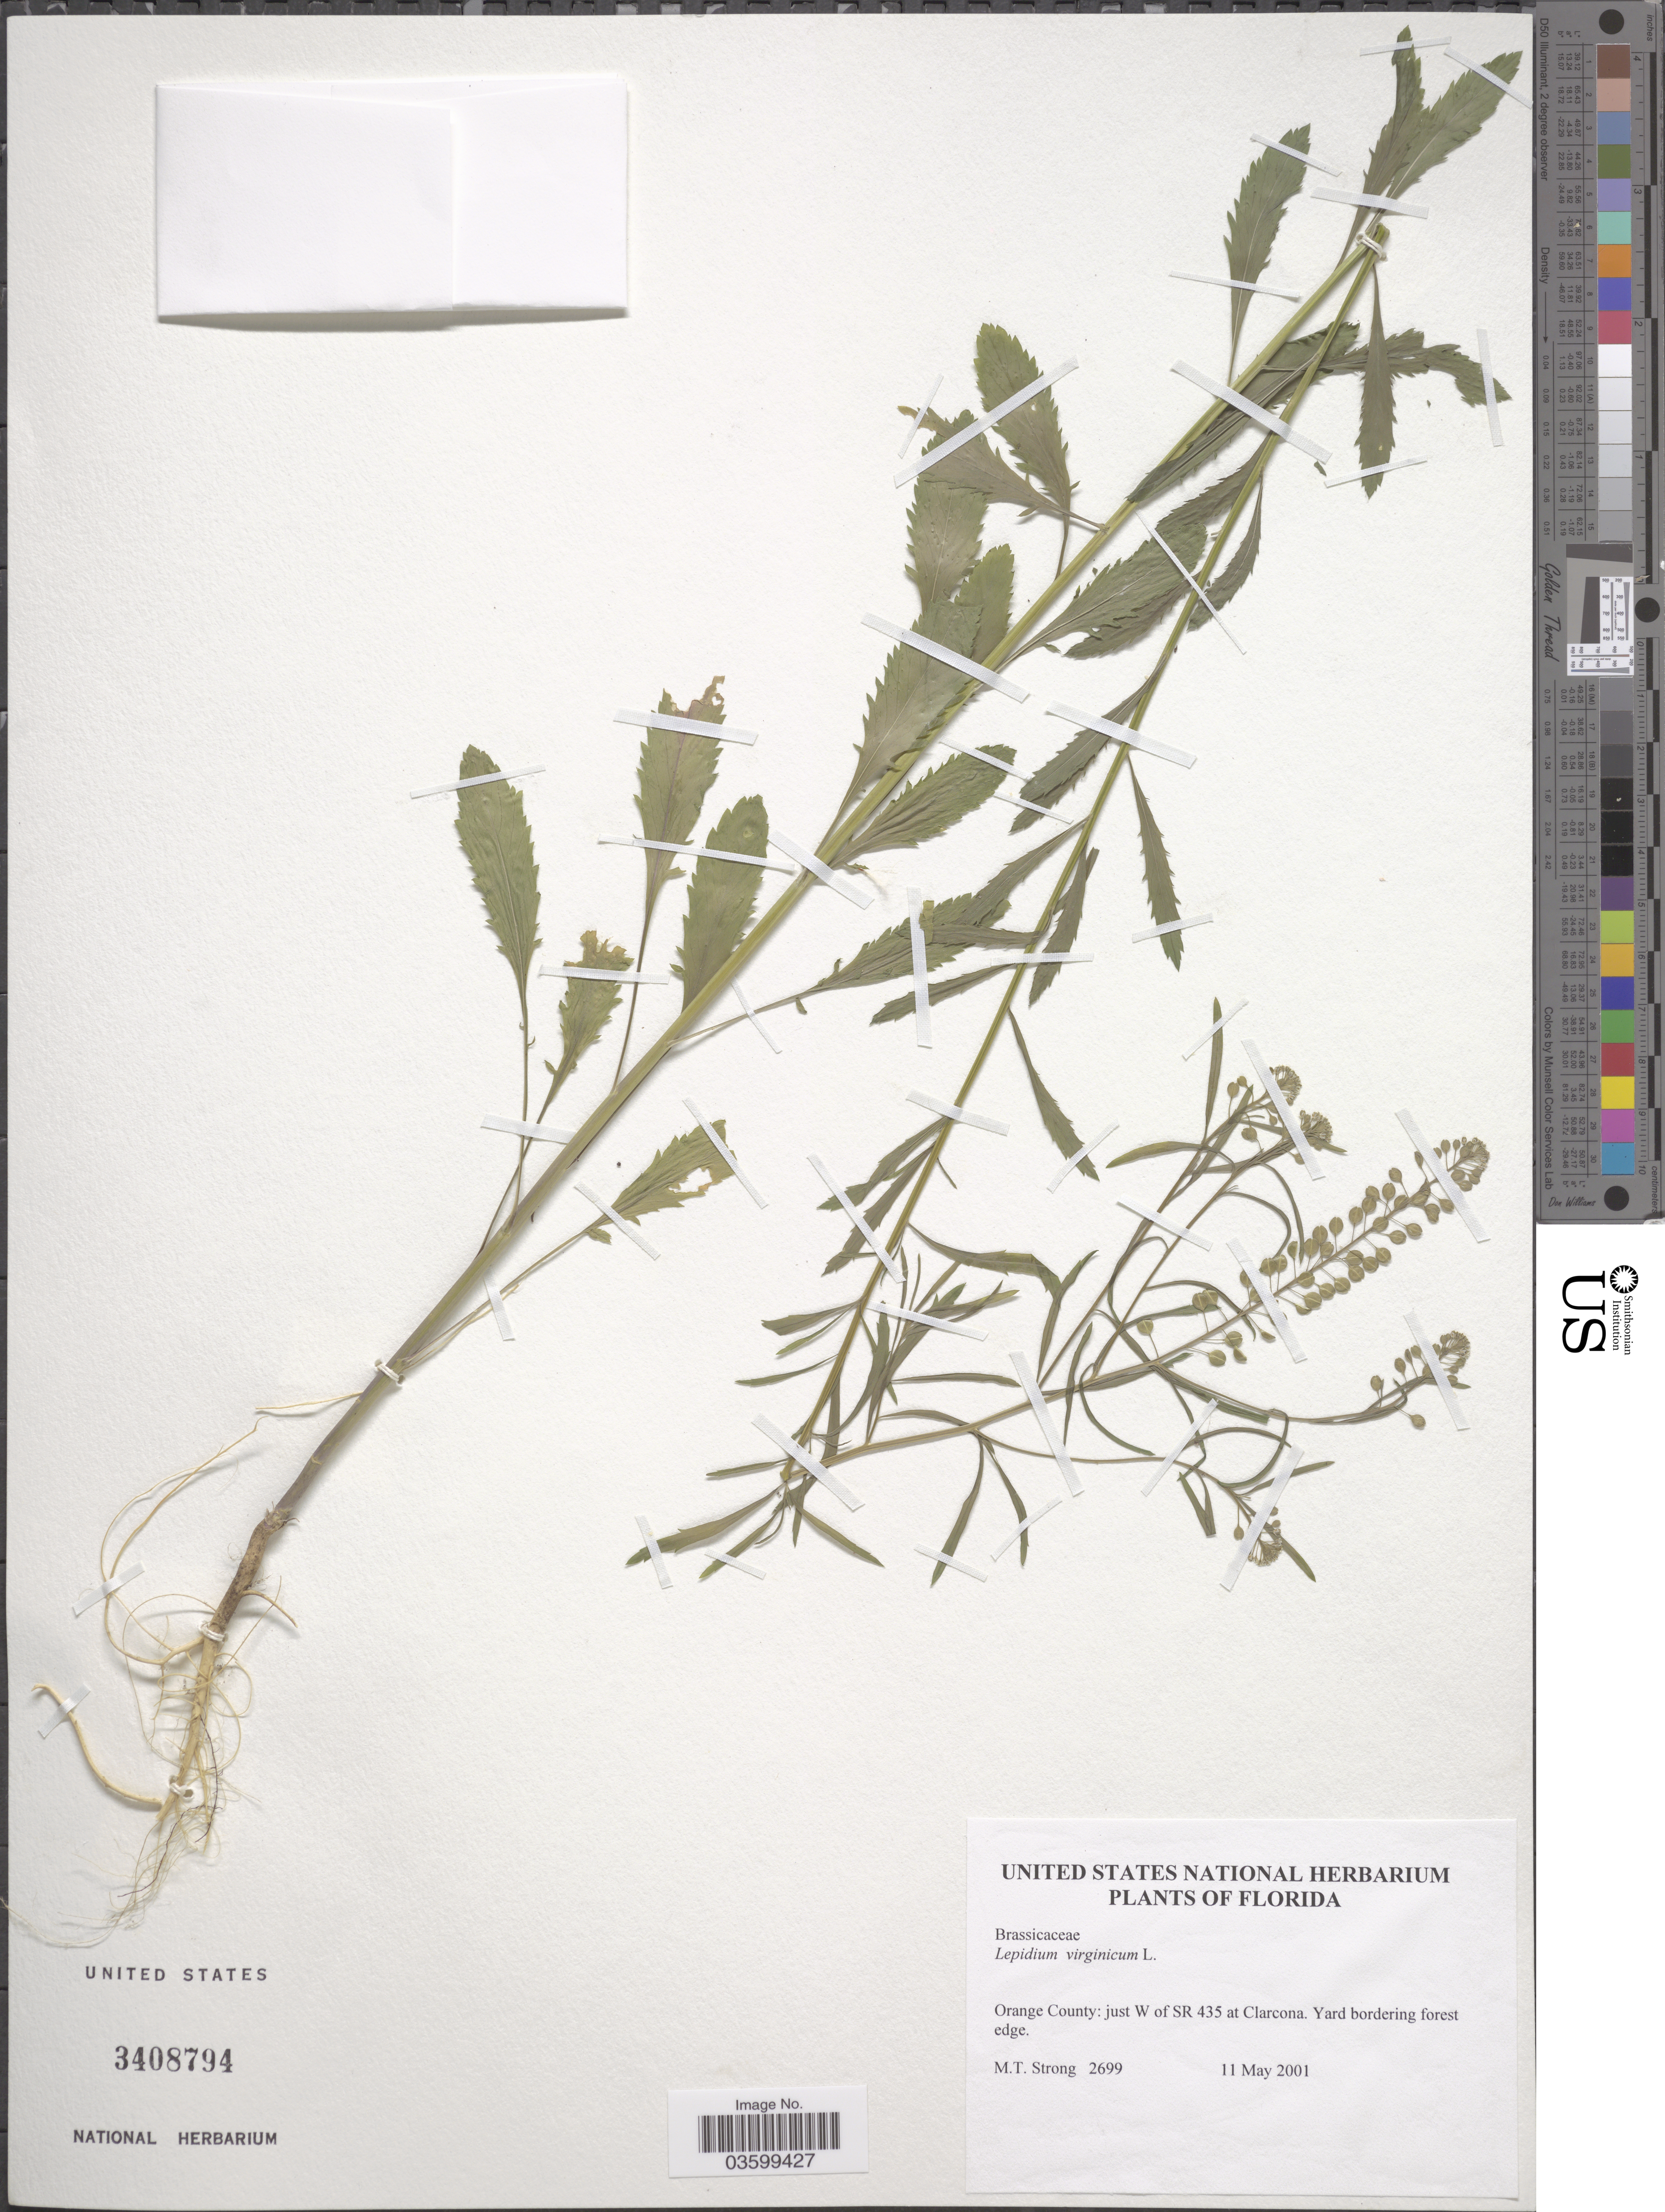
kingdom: Plantae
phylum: Tracheophyta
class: Magnoliopsida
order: Brassicales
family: Brassicaceae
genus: Lepidium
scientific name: Lepidium virginicum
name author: L.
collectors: M. T. Strong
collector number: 2699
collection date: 2001-05-11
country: United States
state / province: Florida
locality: Orange County: just W of SR 435 at Clarcona.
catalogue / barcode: US 3408794